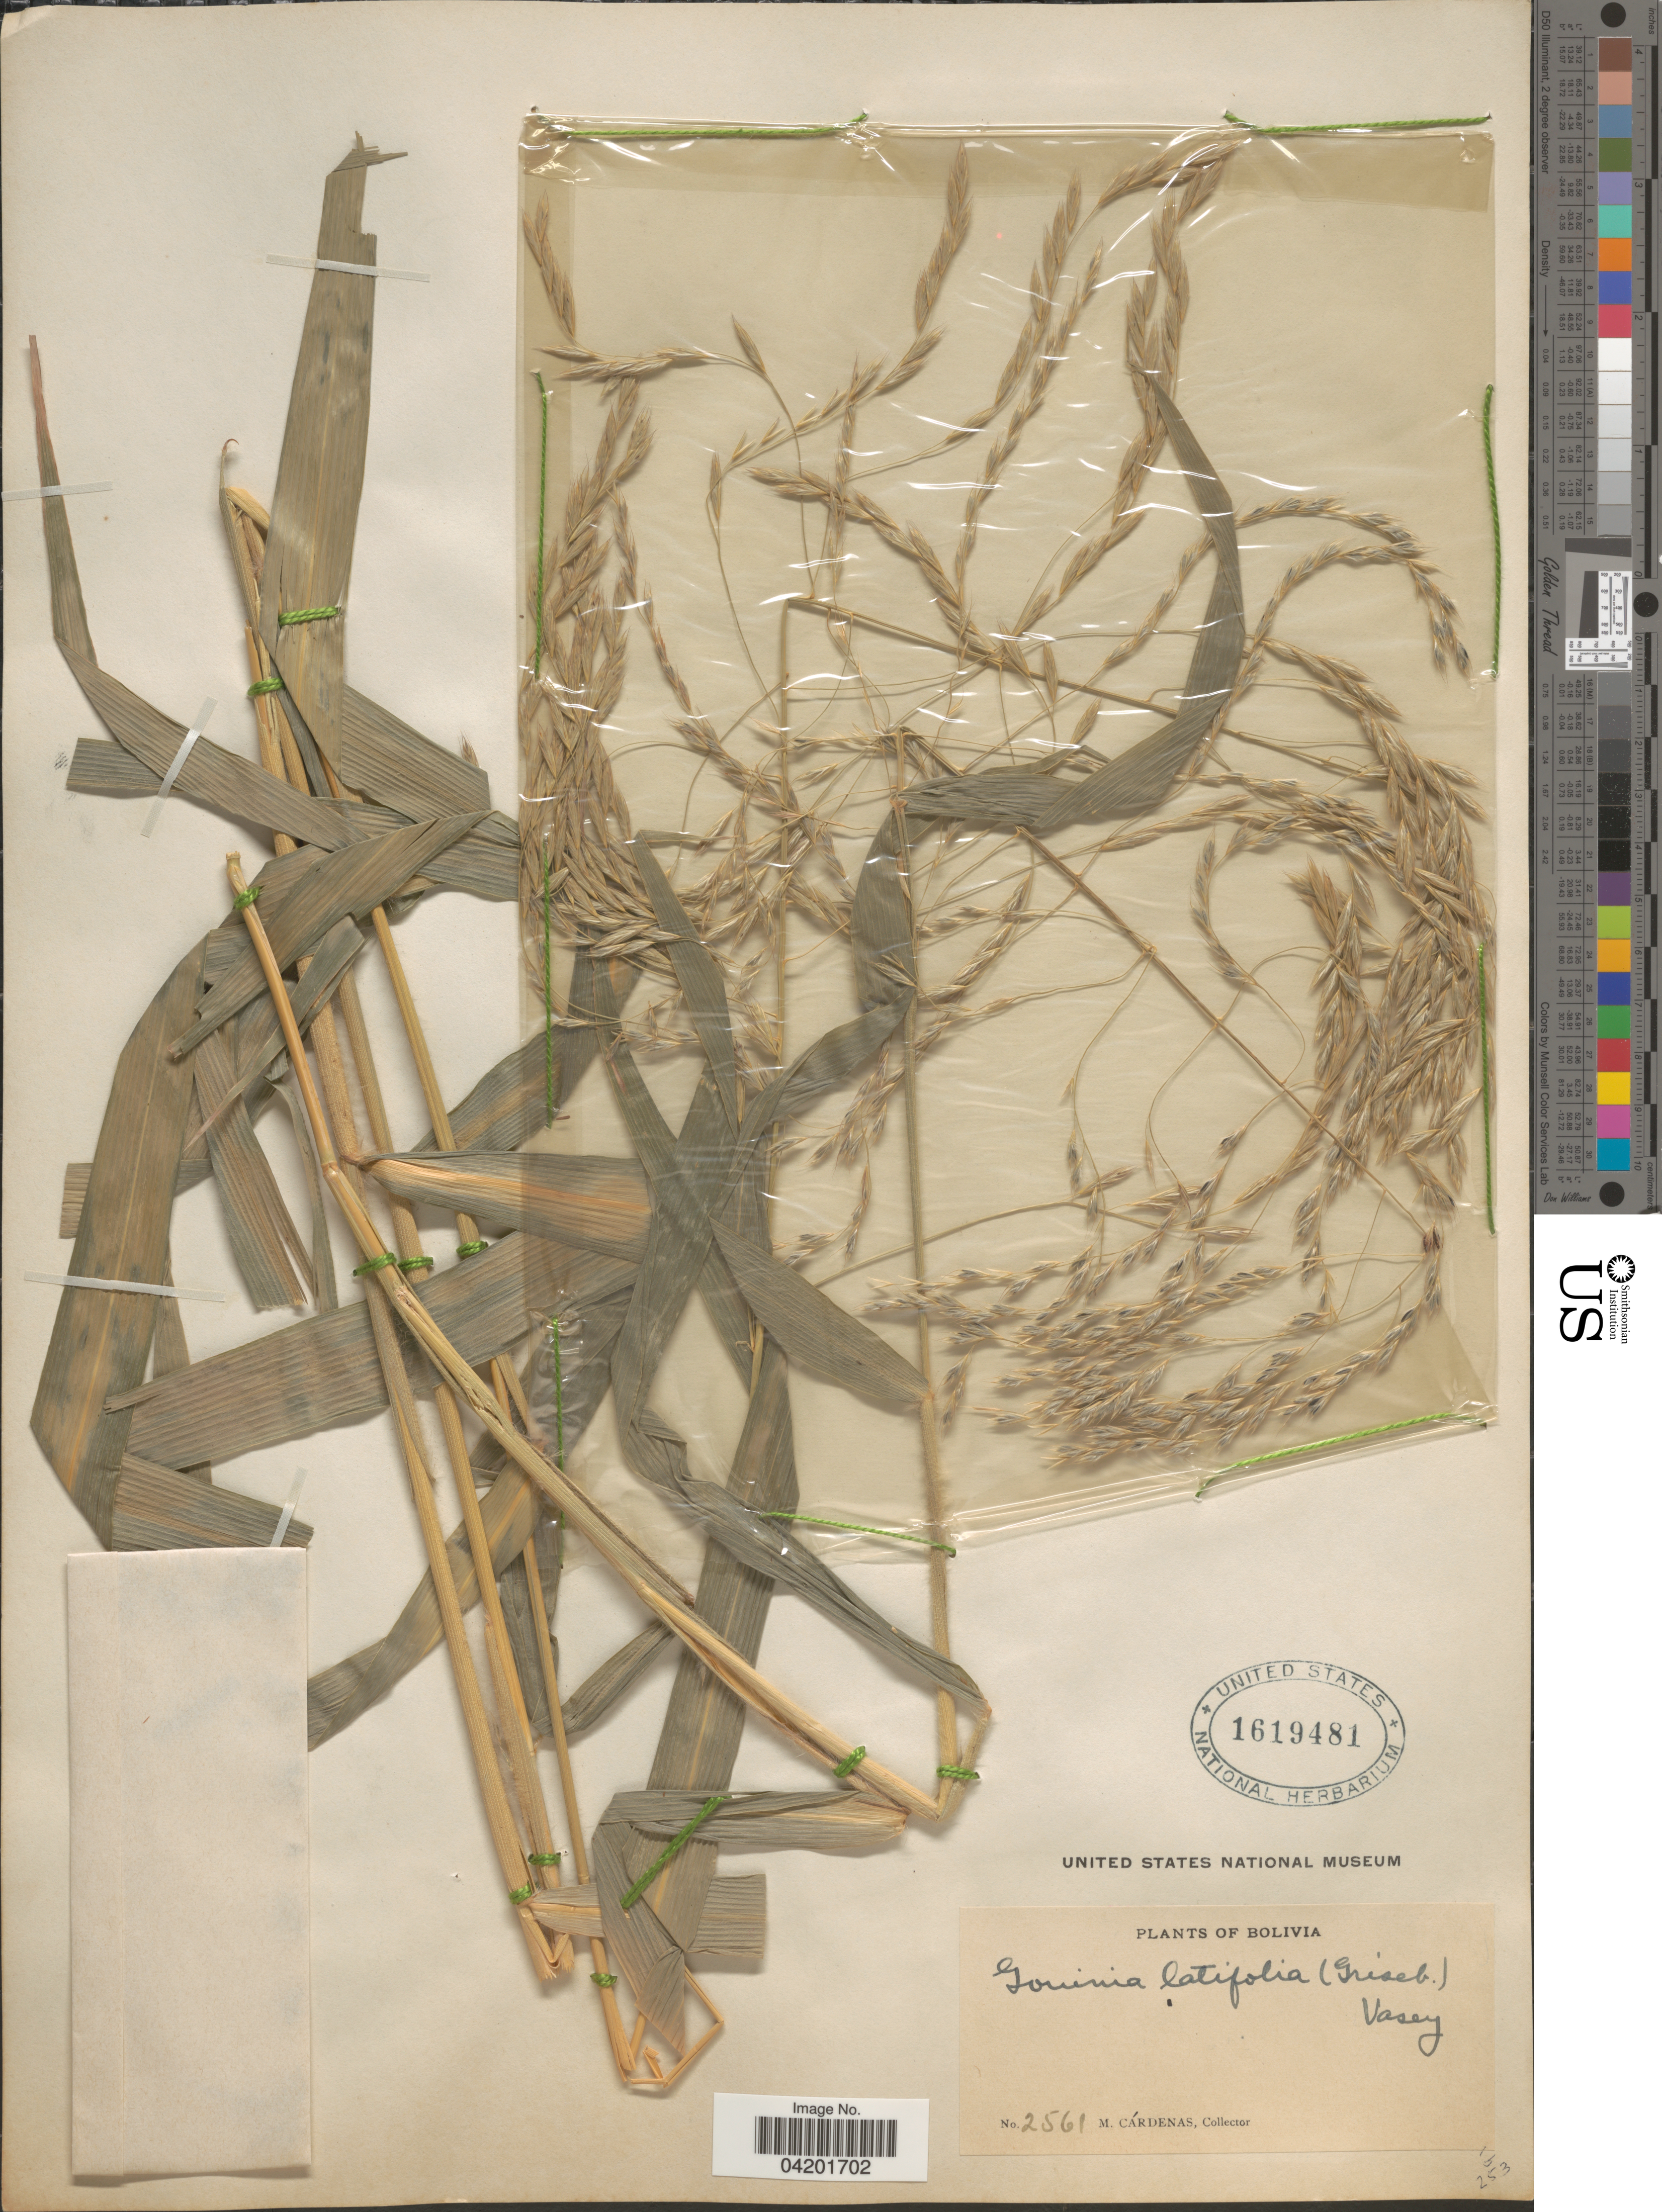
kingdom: Plantae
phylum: Tracheophyta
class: Liliopsida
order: Poales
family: Poaceae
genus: Gouinia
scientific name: Gouinia latifolia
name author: Vasey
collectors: M. Cárdenas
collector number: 2561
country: Bolivia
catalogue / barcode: US 1619481